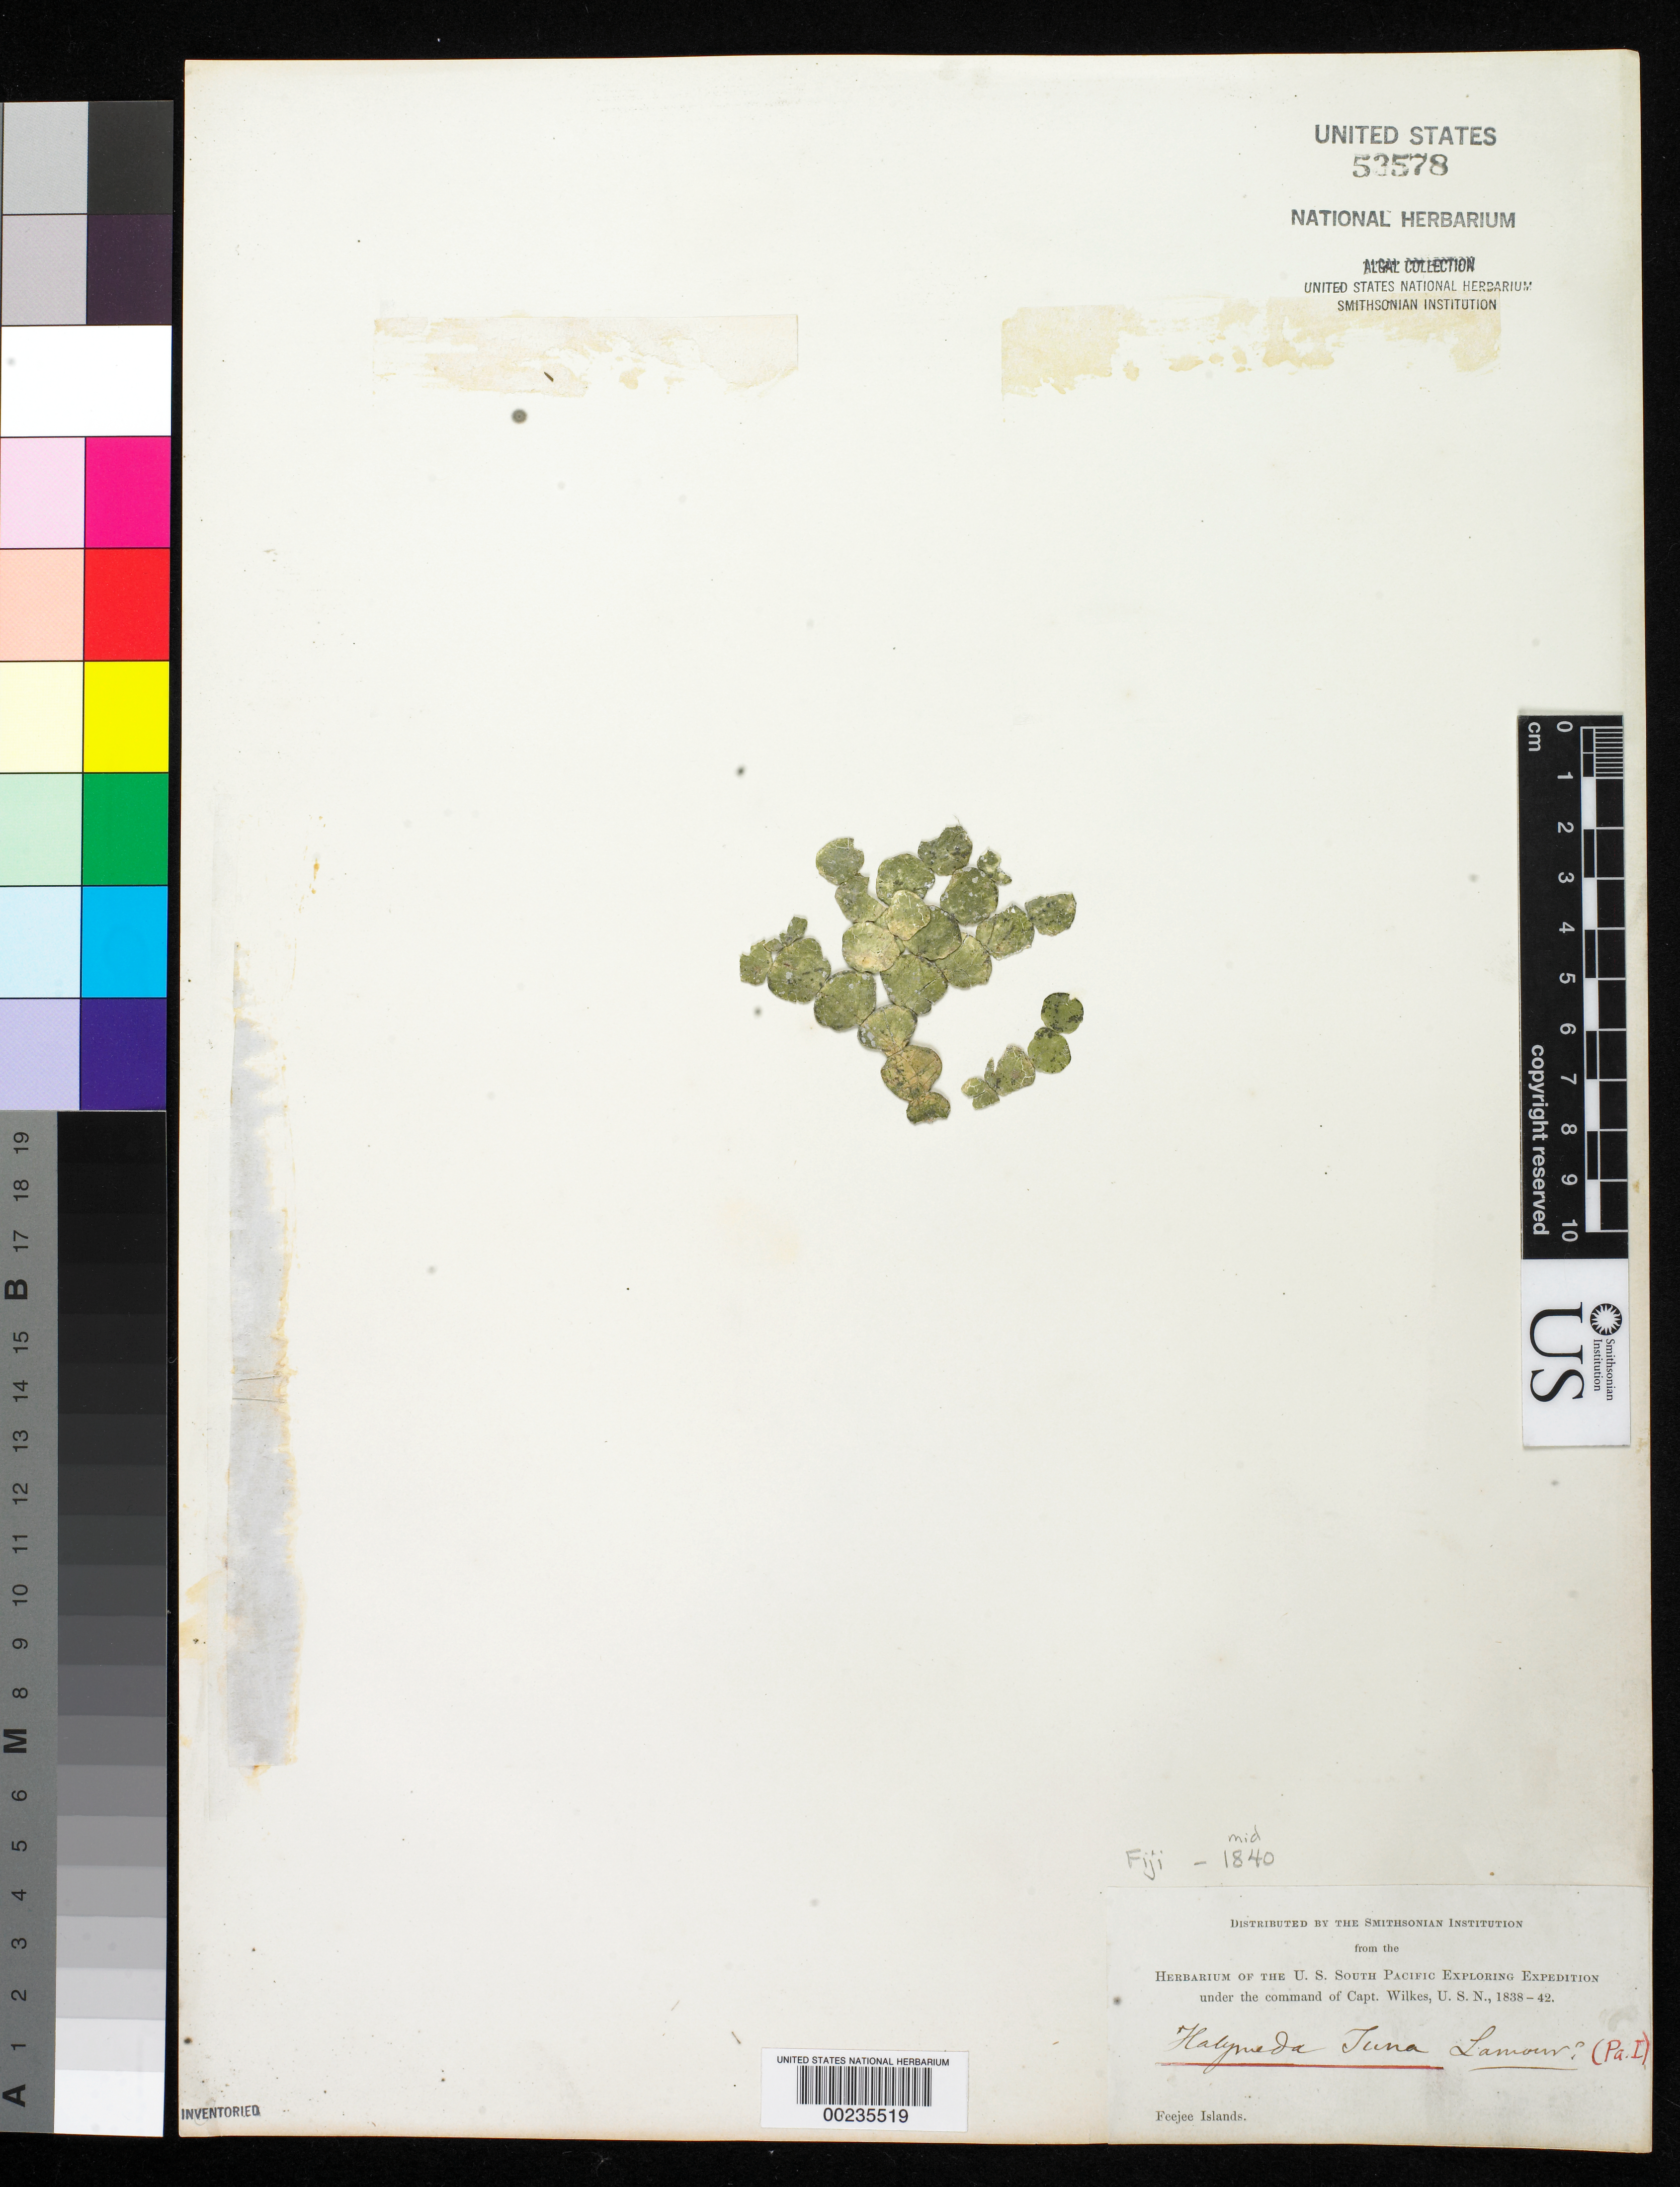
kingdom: Plantae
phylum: Chlorophyta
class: Ulvophyceae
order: Bryopsidales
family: Halimedaceae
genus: Halimeda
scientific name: Halimeda tuna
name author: (J. Ellis & Sol.) J.V.Lamouroux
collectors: W. D. Brackenridge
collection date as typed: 1840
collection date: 1840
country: Fiji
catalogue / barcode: US 53578